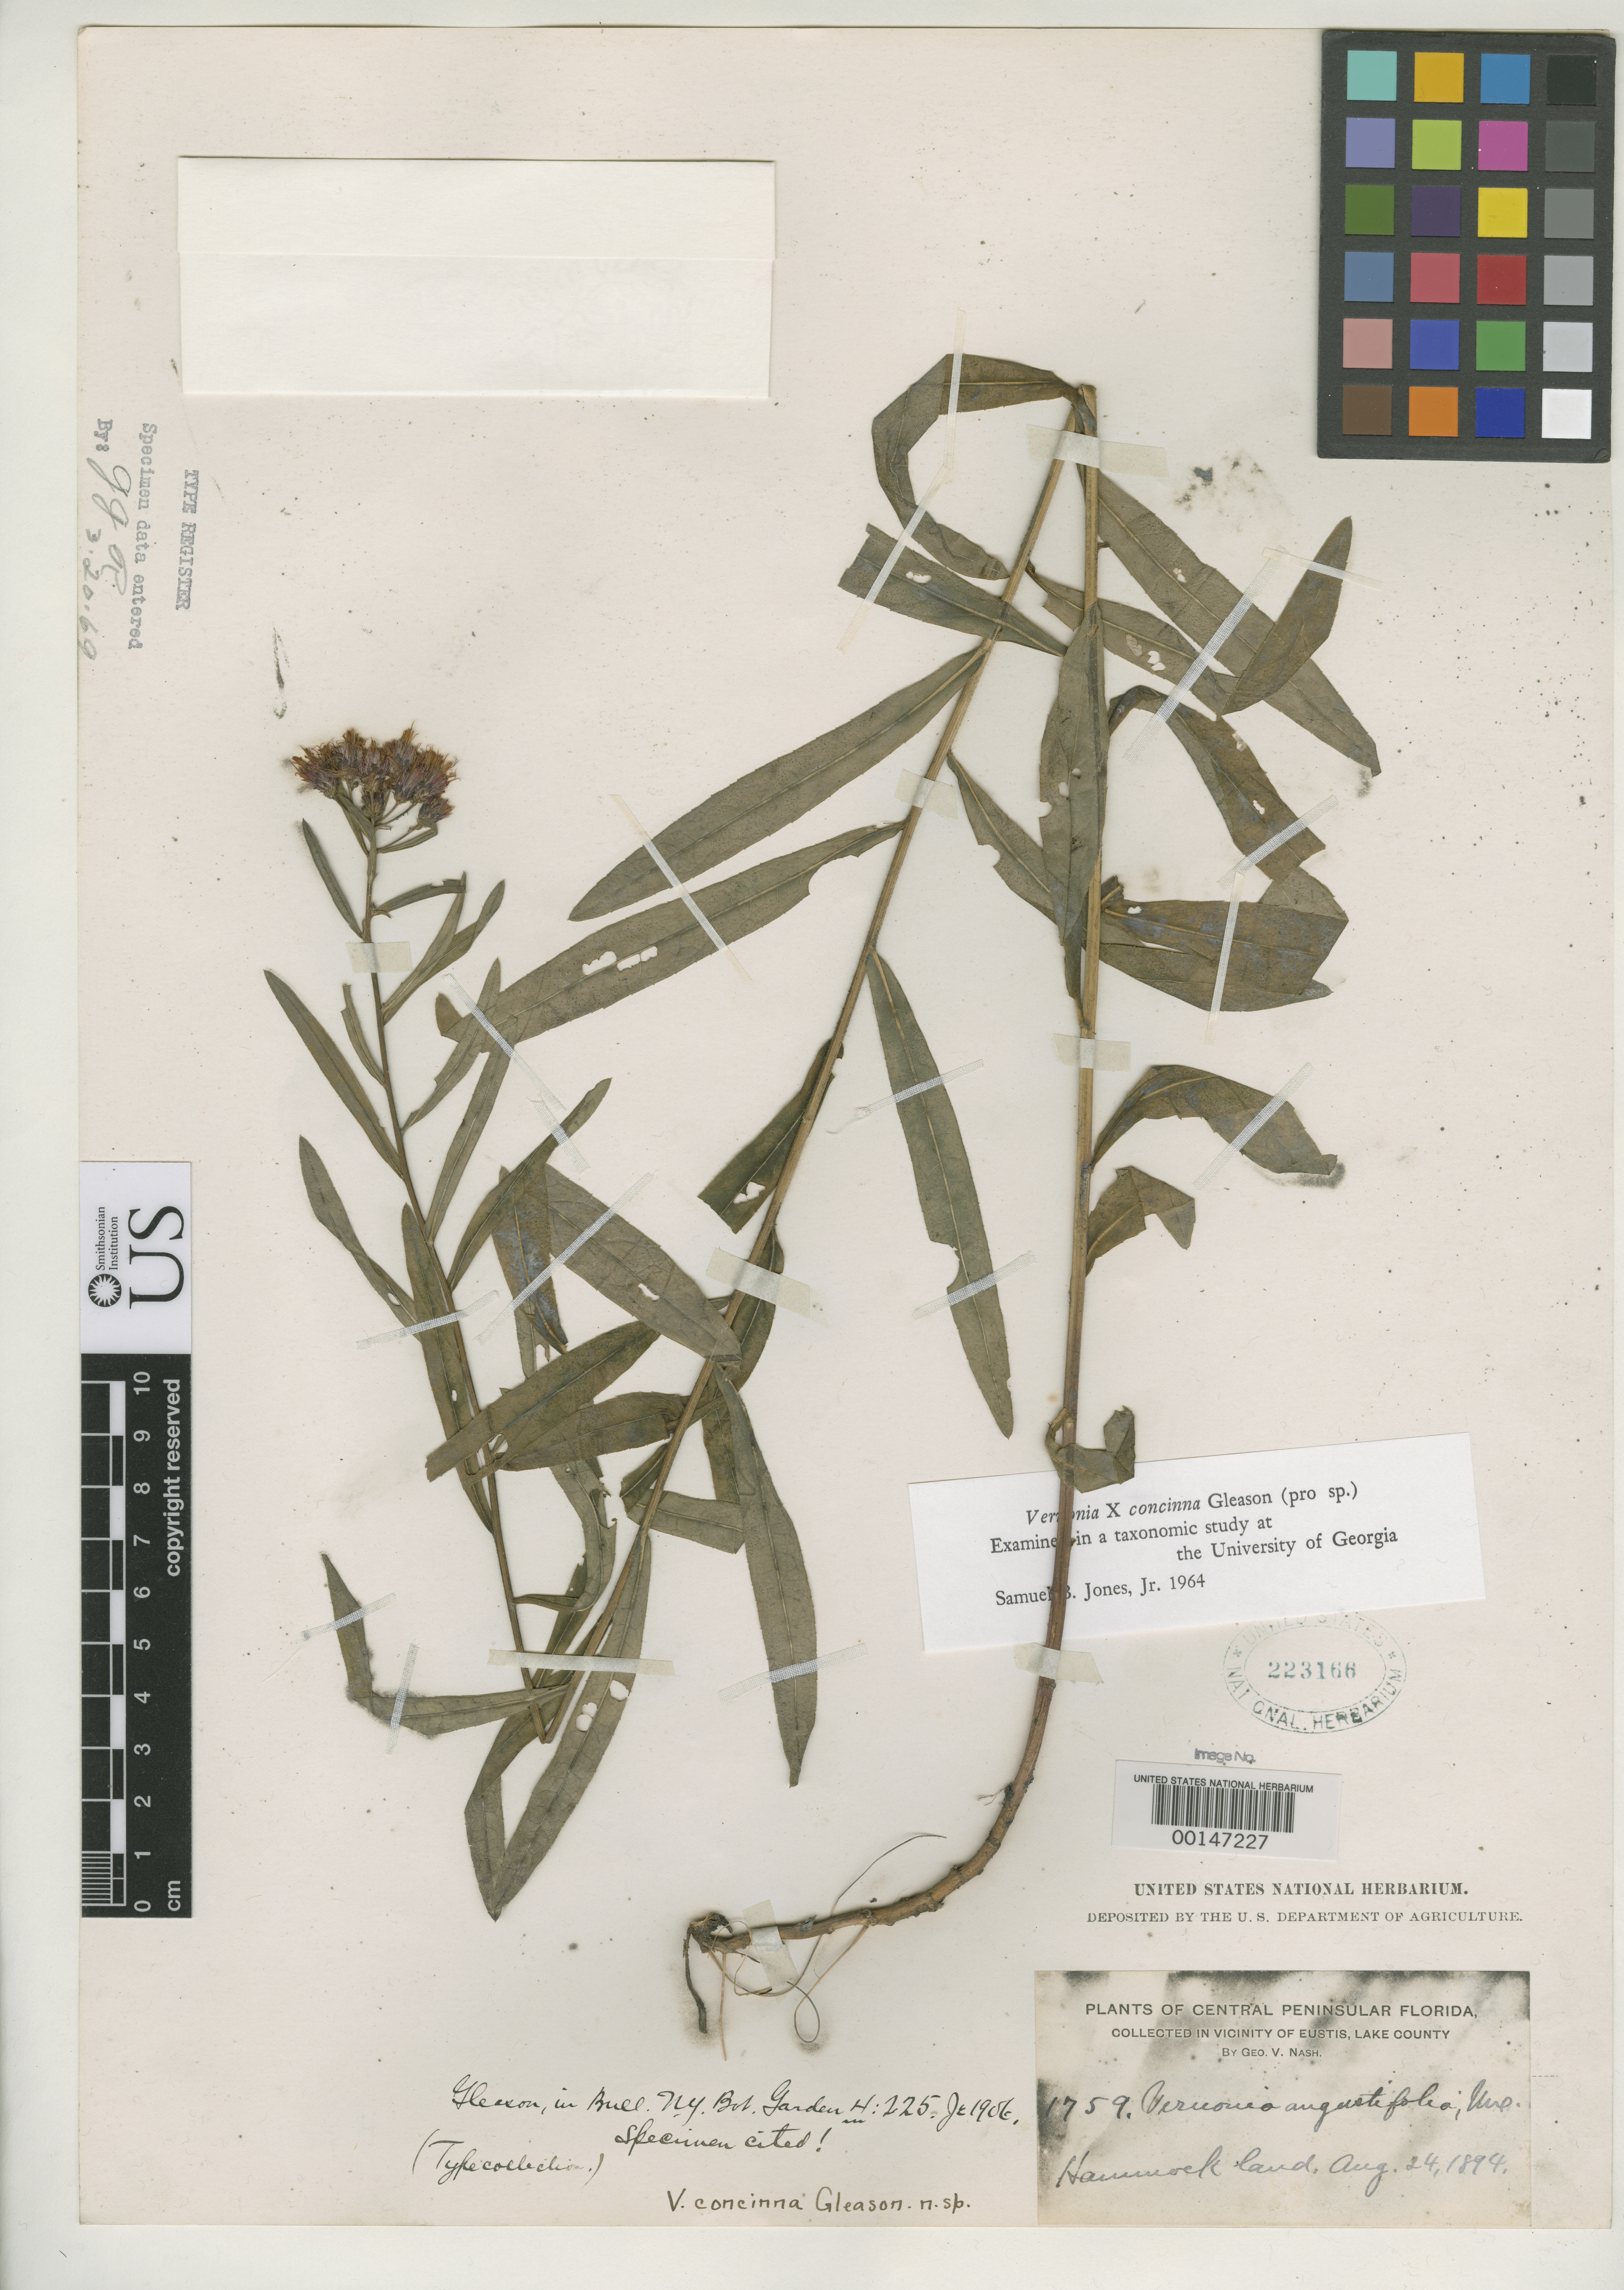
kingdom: Plantae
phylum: Tracheophyta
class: Magnoliopsida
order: Asterales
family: Asteraceae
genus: Vernonia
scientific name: Vernonia concinna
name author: Gleason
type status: Isotype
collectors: G. V. Nash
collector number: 1759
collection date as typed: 24 Aug 1894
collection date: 1894-08-24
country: United States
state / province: Florida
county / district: Lake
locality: Eustis.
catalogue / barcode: US 223166